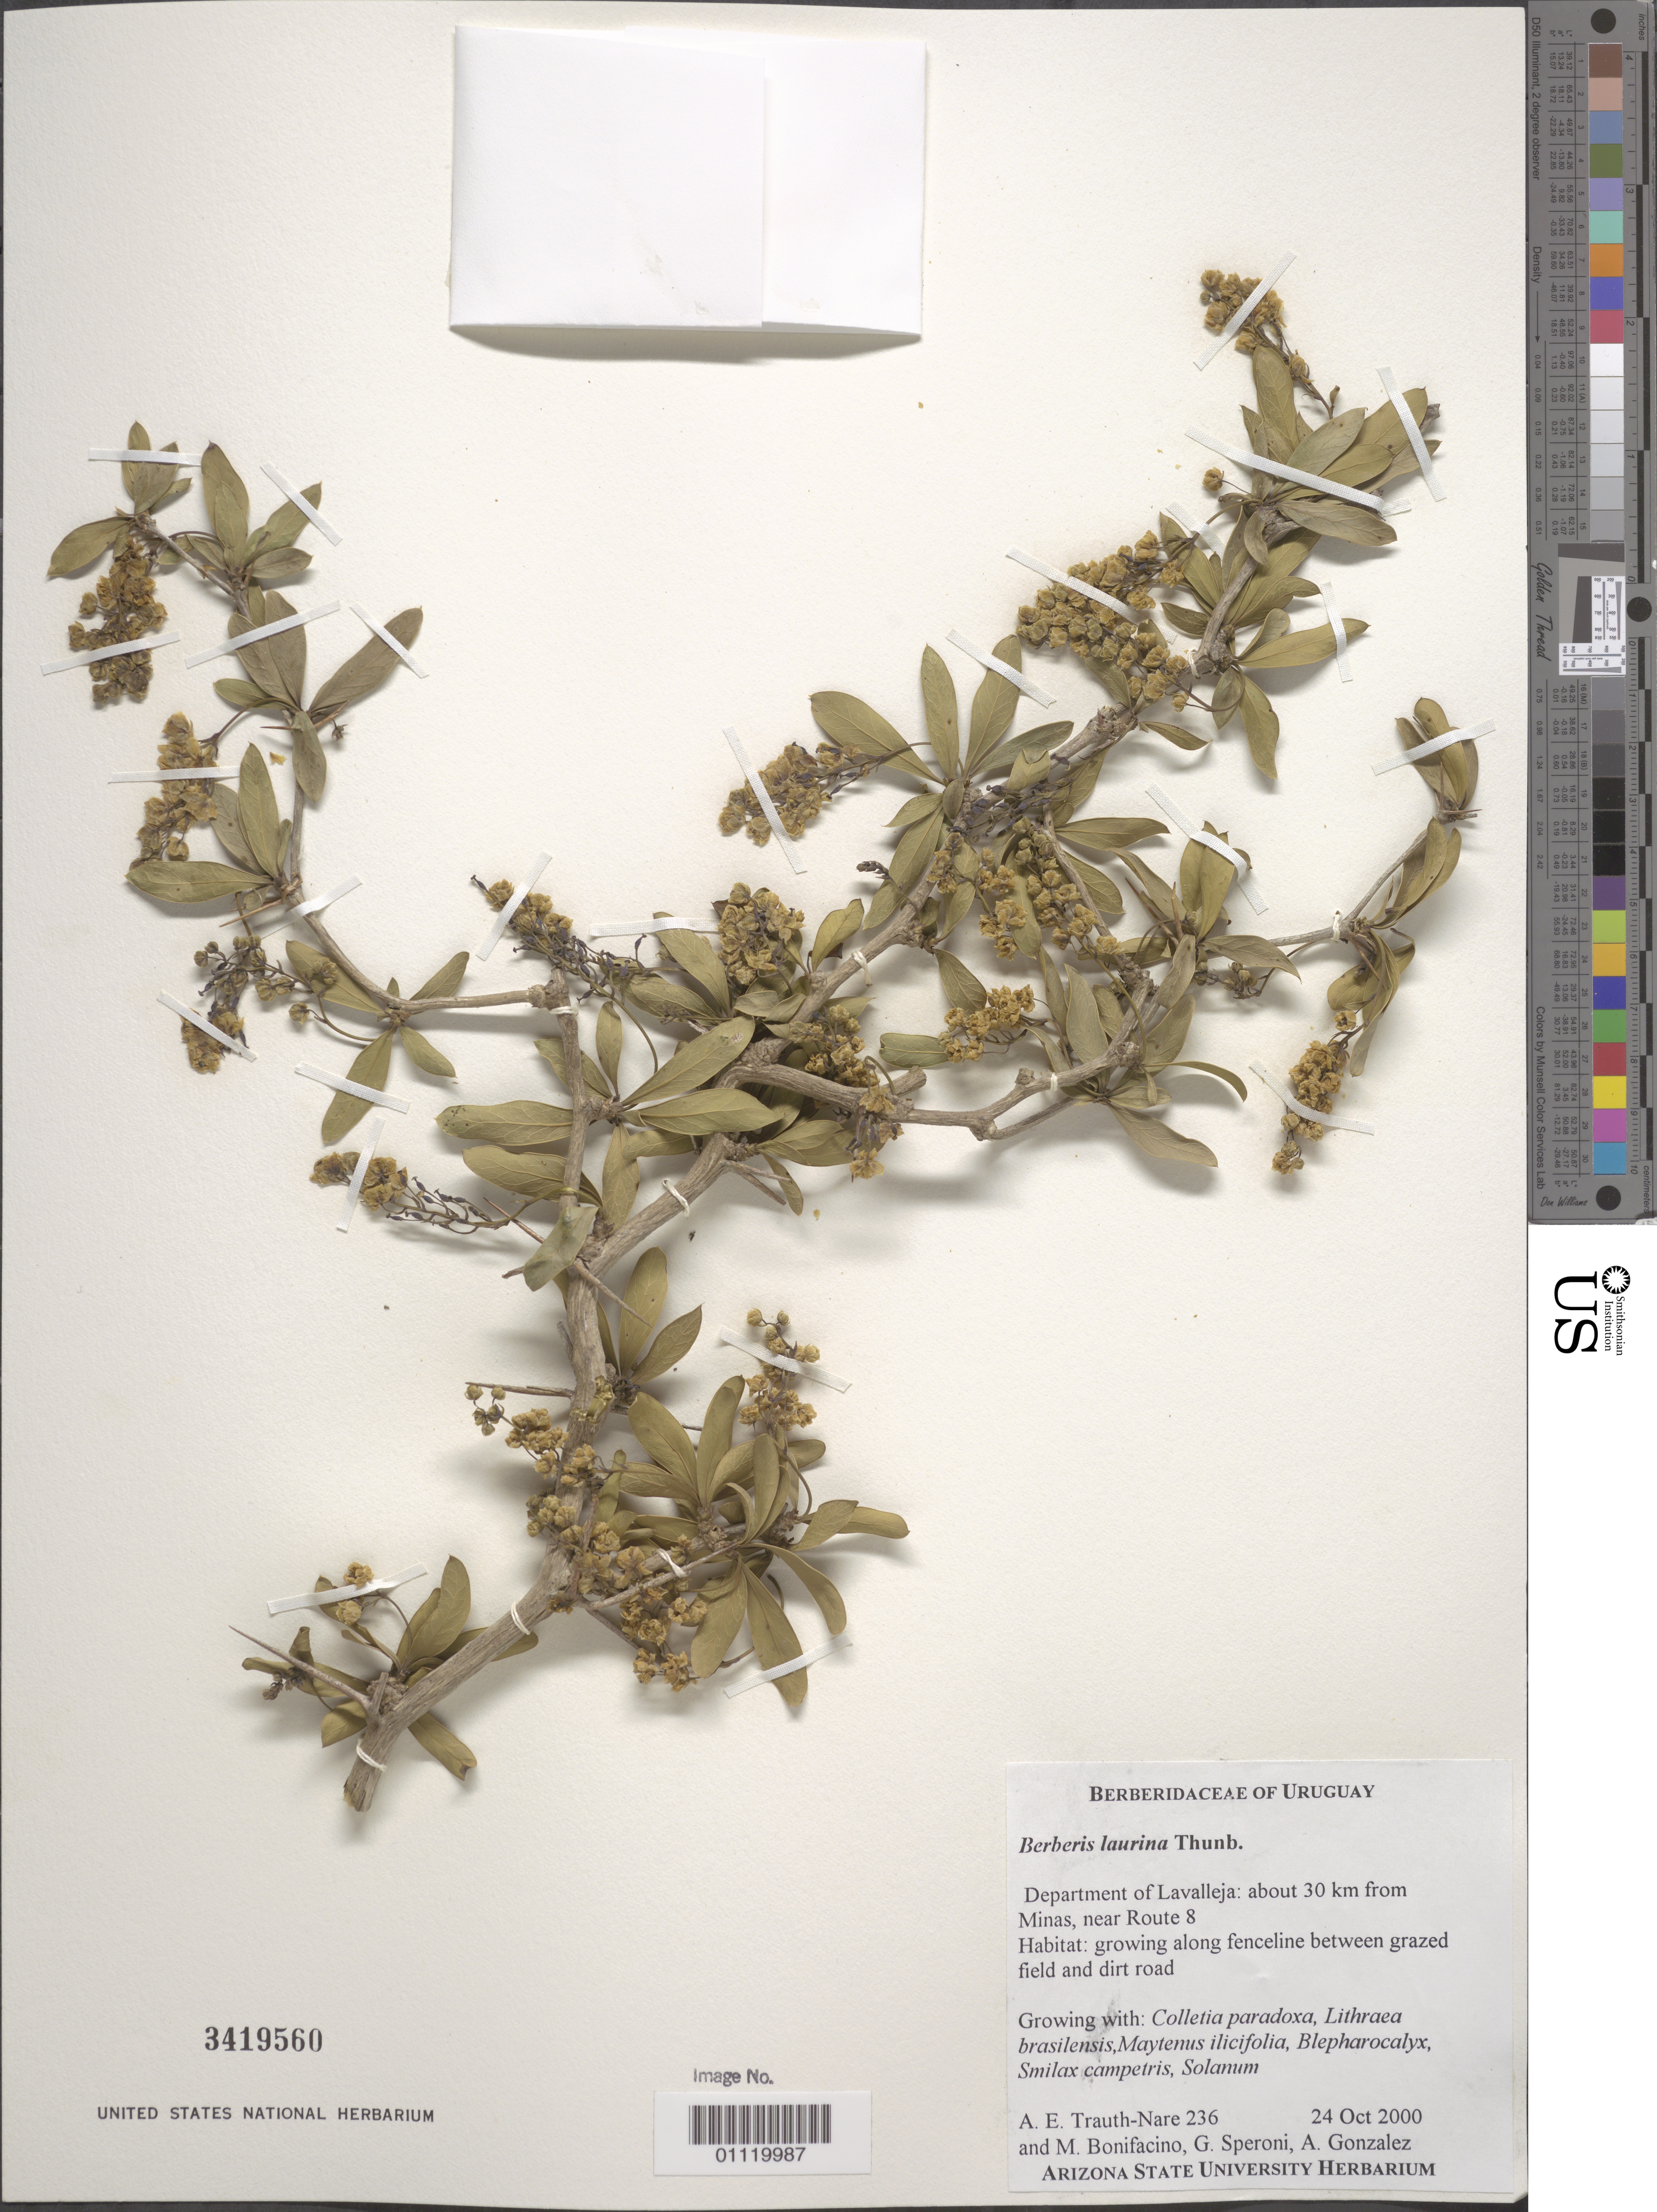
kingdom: Plantae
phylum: Tracheophyta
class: Magnoliopsida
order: Ranunculales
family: Berberidaceae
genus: Berberis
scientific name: Berberis laurina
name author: Thunb.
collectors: A. Trauth-Nare, M. Bonifacino, G. Speroni & A. C. González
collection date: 2000-10-24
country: Uruguay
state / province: Lavalleja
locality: About 30 km from Mnas, near Route 8.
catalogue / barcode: US 3419560